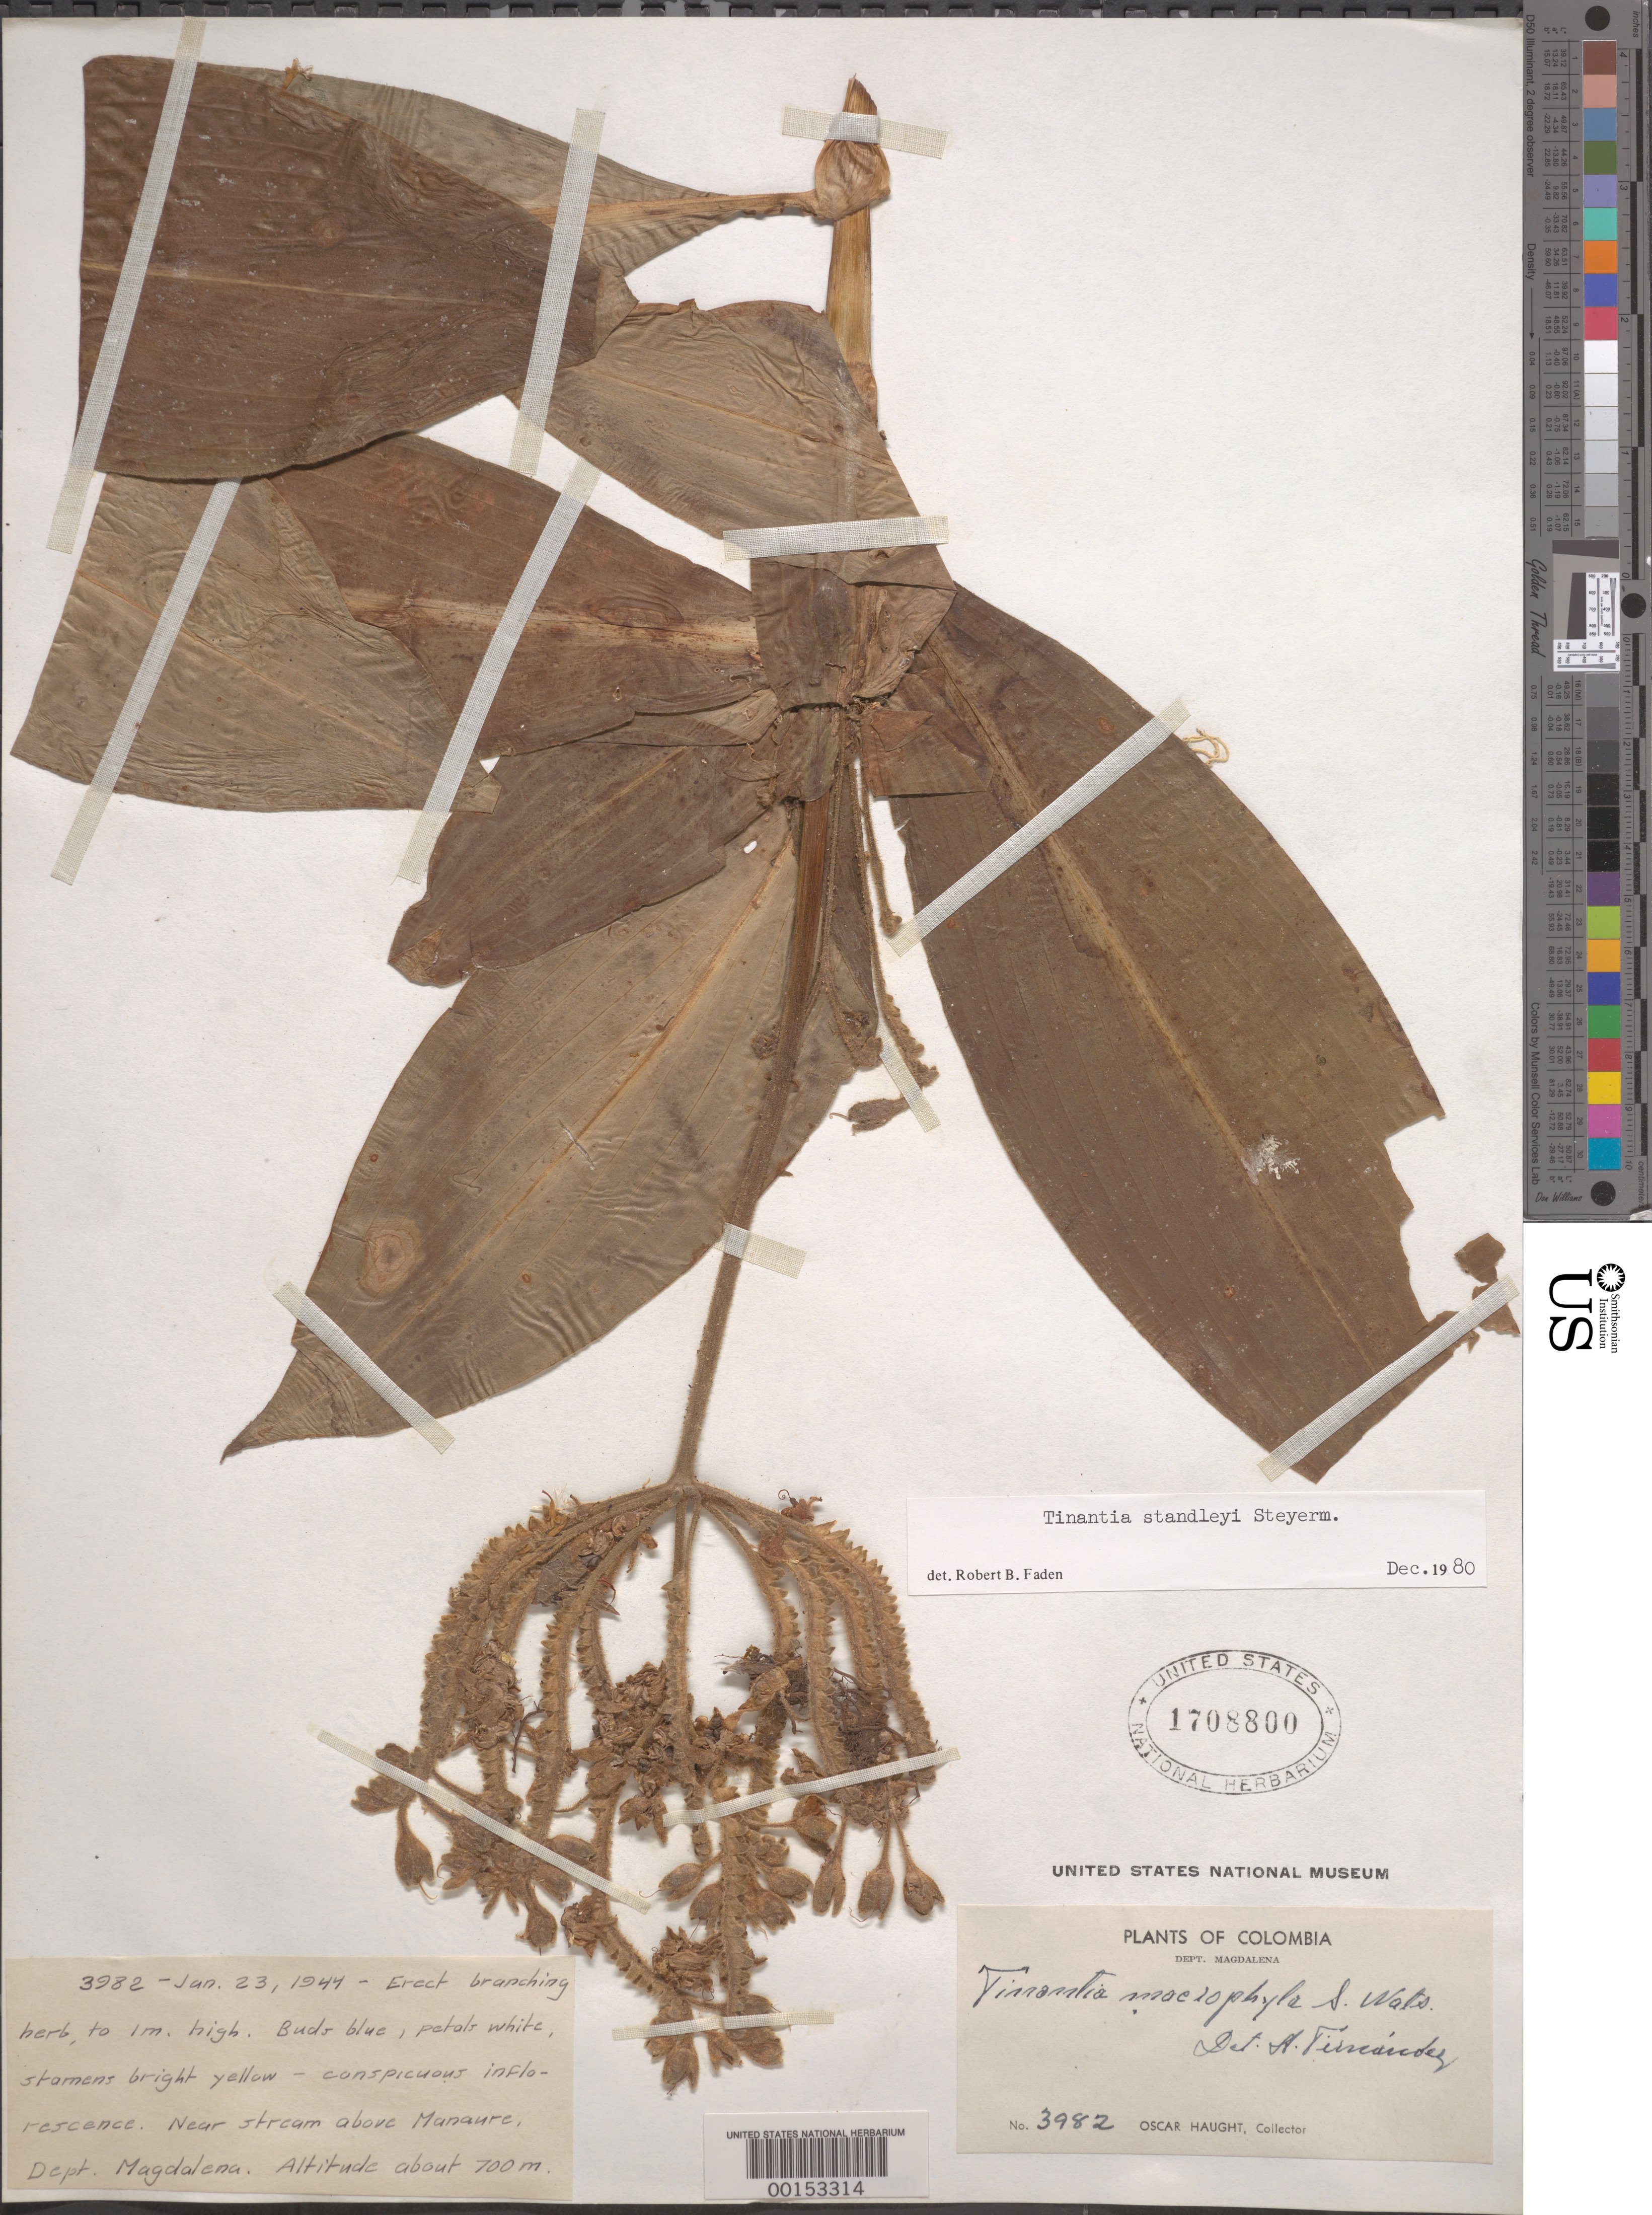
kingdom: Plantae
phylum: Tracheophyta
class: Liliopsida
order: Commelinales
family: Commelinaceae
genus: Tinantia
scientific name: Tinantia standleyi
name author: Steyerm.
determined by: Faden, Robert B., (US), Smithsonian Institution - National Museum of Natural History (UNITED STATES)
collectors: O. L. Haught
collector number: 3982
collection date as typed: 23 Jan 1944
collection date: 1944-01-23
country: Colombia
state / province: Magdalena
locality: Above Manaure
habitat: Streambank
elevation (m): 700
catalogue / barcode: US 1708800